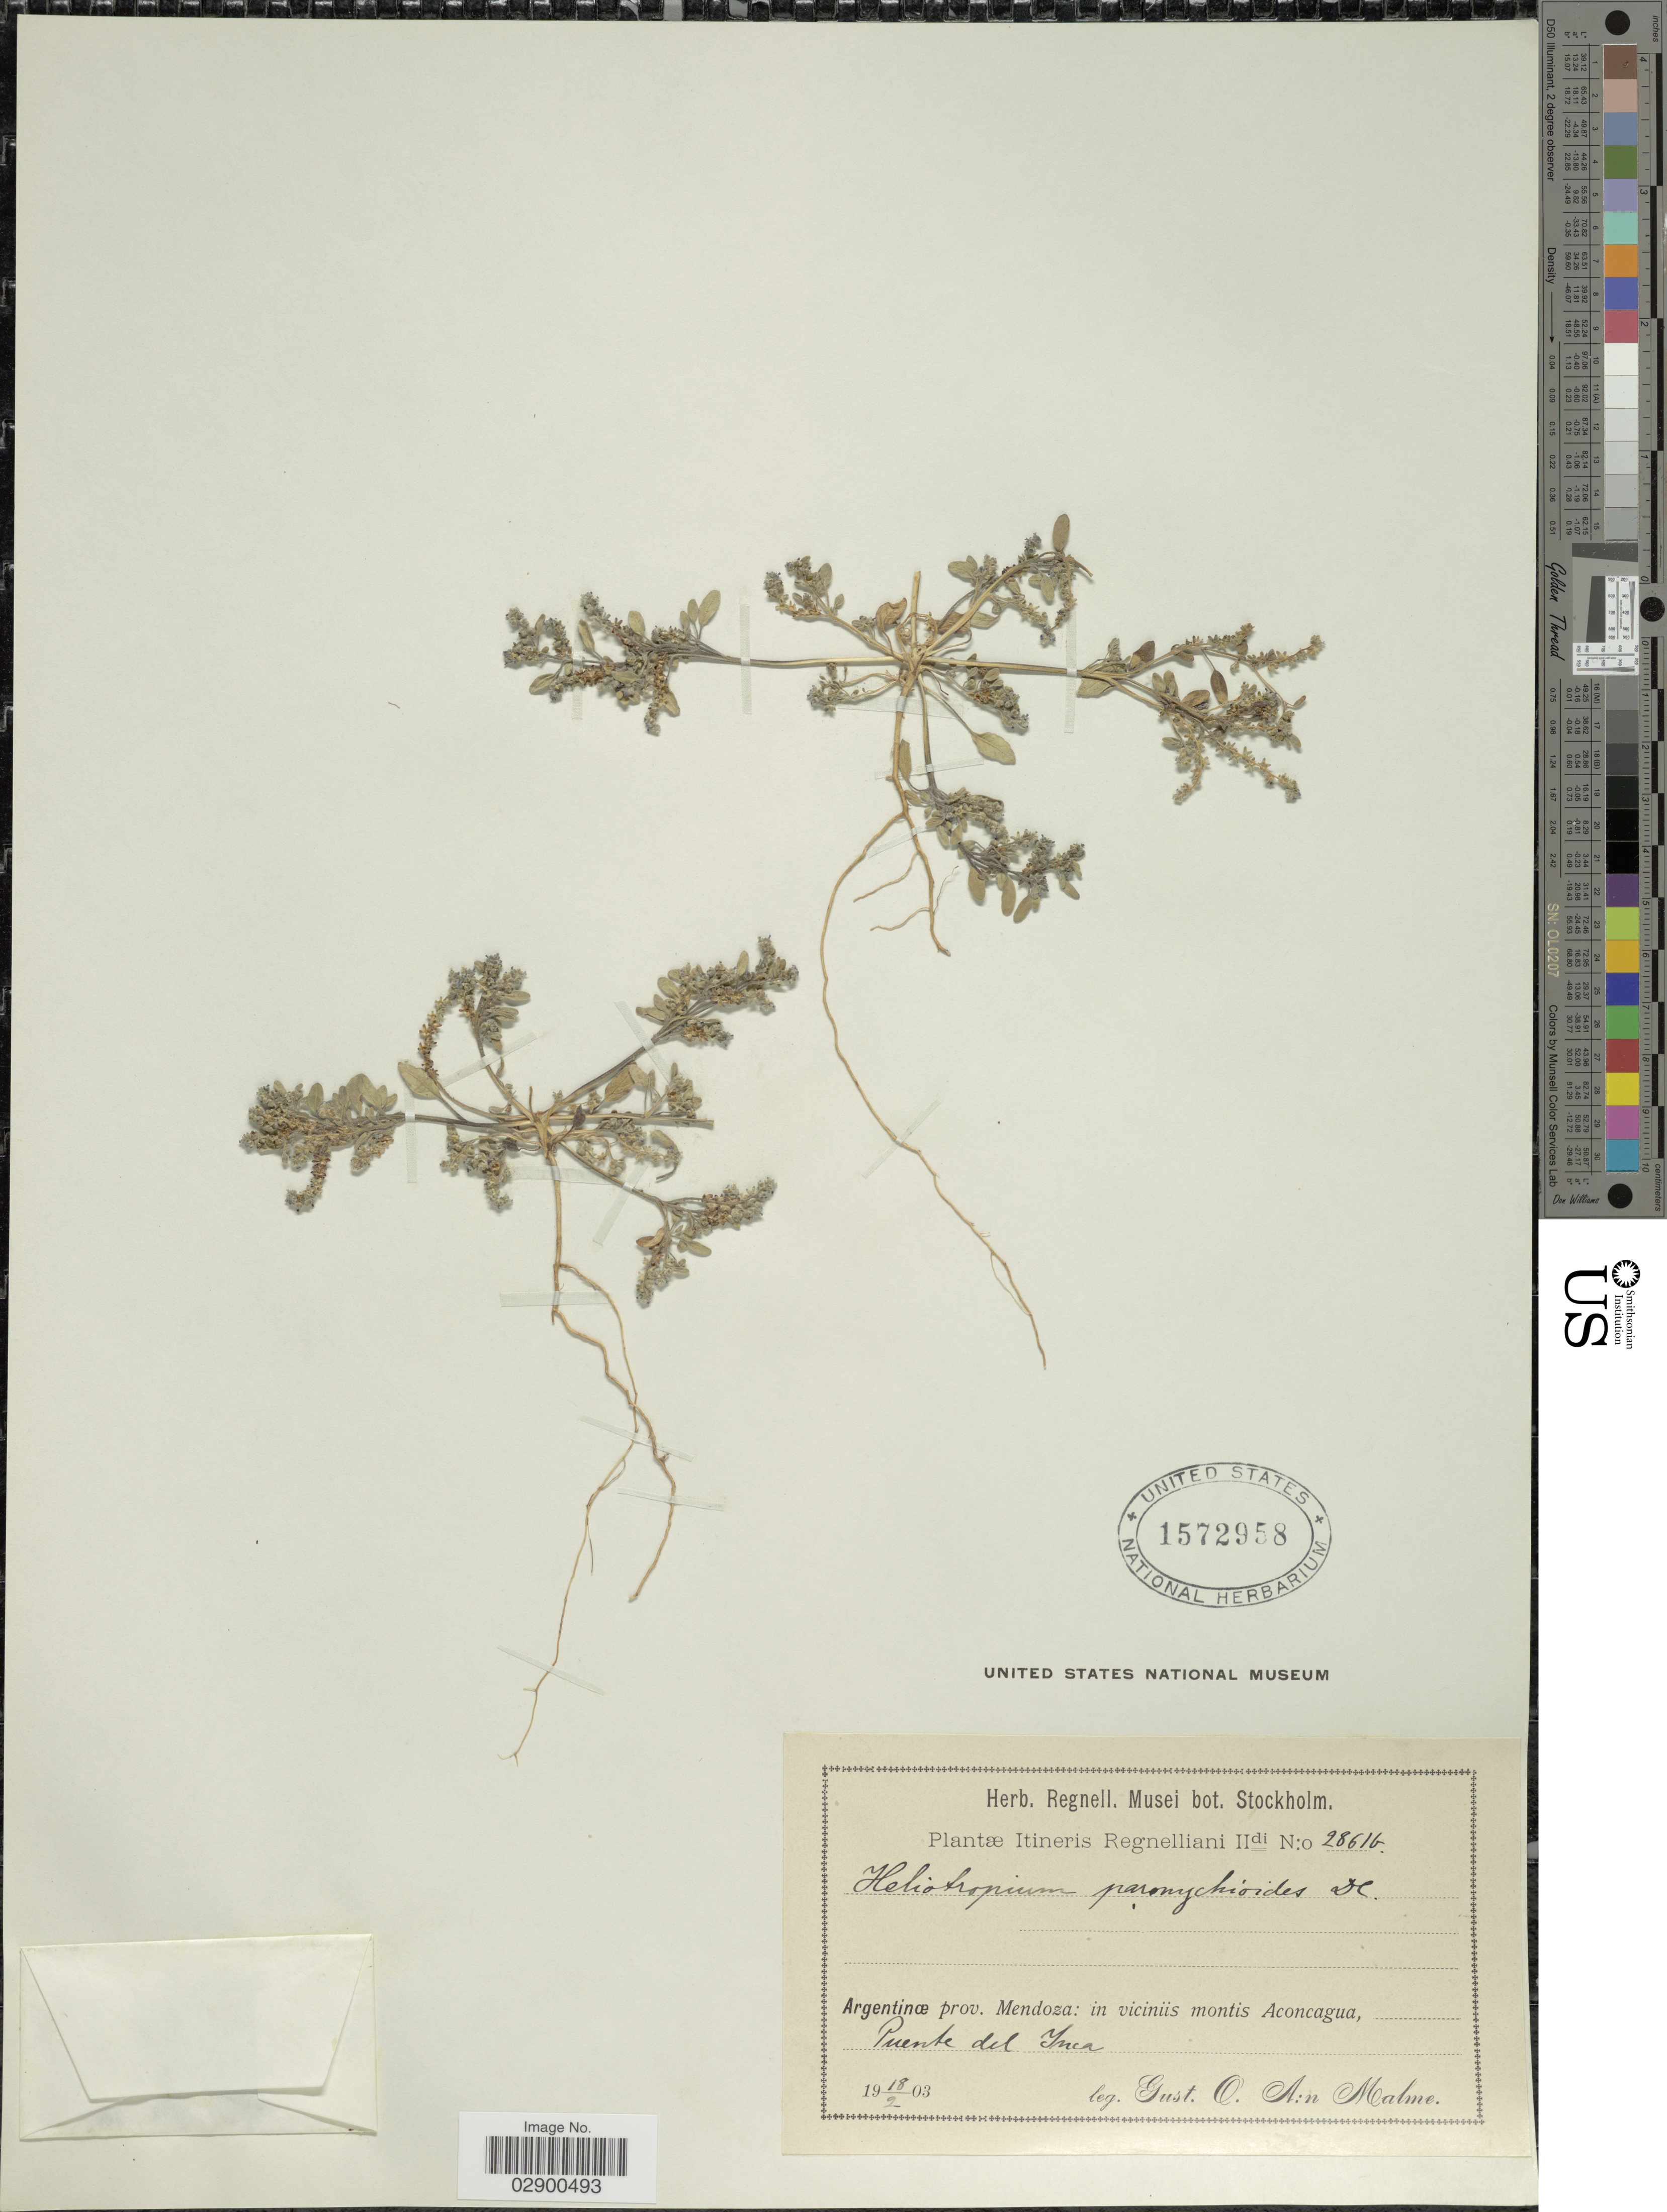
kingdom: Plantae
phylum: Tracheophyta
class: Magnoliopsida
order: Boraginales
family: Heliotropiaceae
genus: Heliotropium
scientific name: Heliotropium paronychioides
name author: DC.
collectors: G. O. A. Malme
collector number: O2861b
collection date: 1903-02-18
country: Argentina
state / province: Mendoza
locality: In viiciniis montis Aconcagua, Puente del Inca.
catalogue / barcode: US 1572958